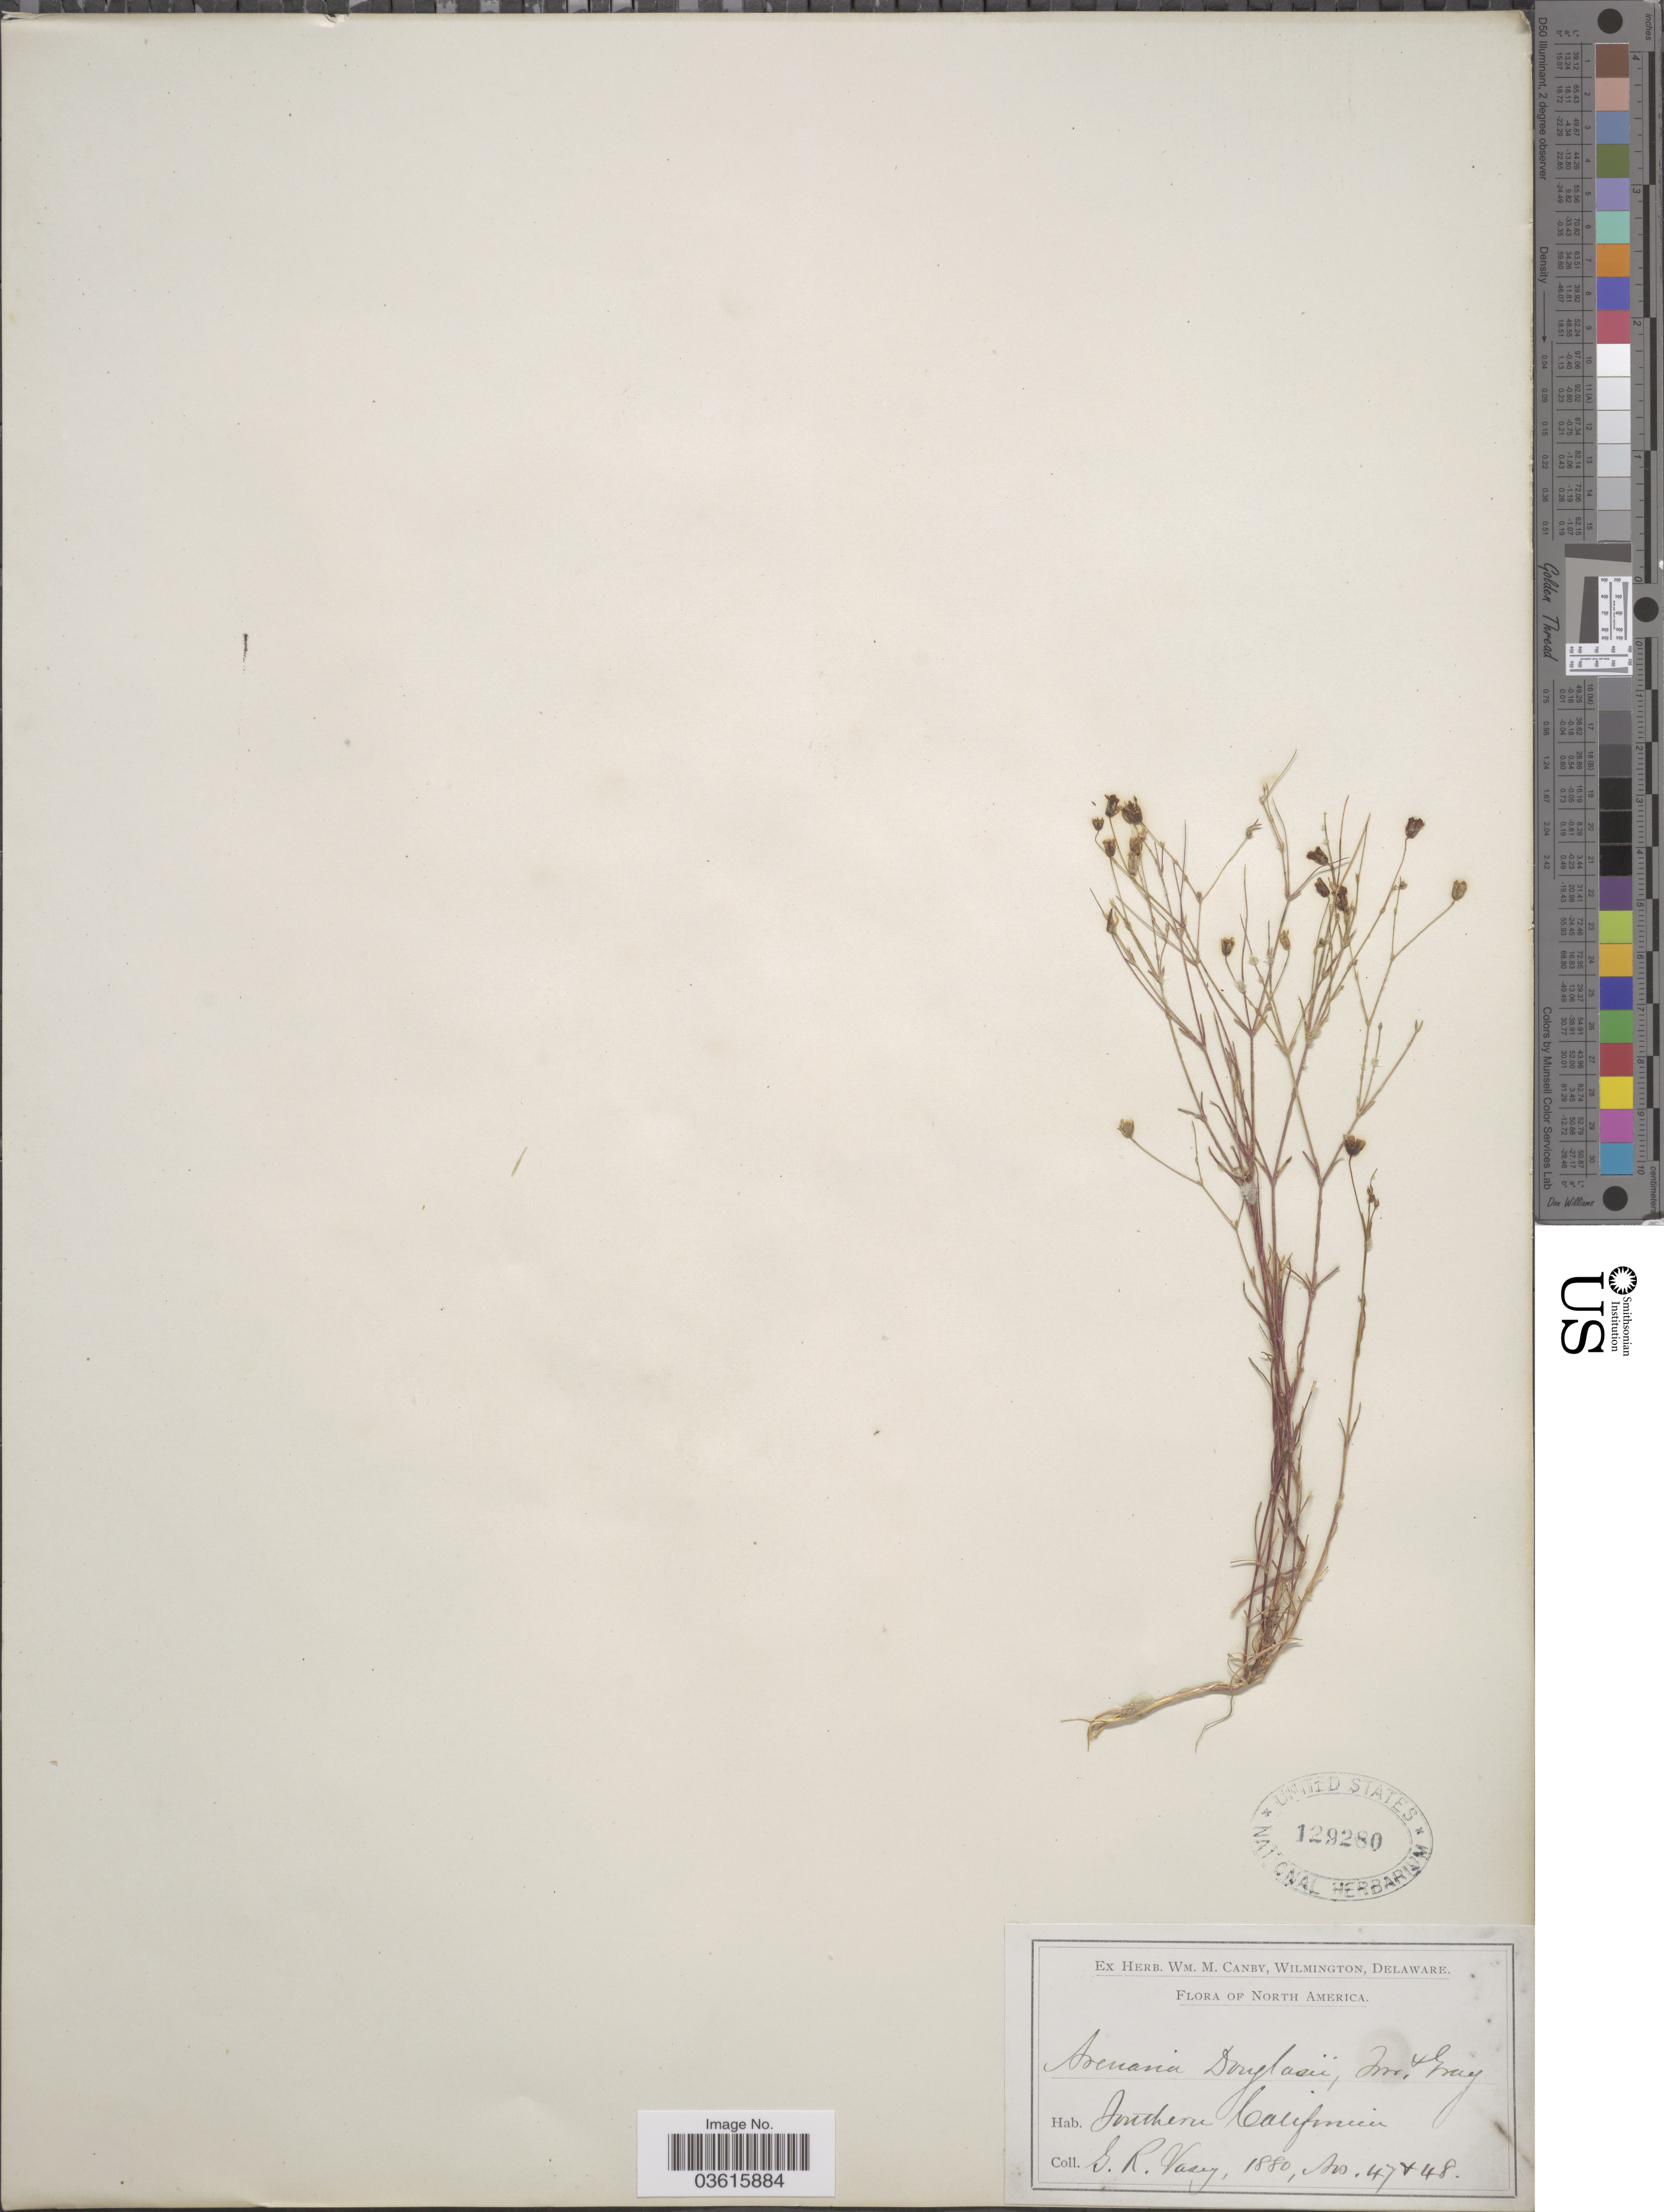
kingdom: Plantae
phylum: Tracheophyta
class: Magnoliopsida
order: Caryophyllales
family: Caryophyllaceae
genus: Minuartia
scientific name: Minuartia douglasii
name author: Mattf.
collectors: G. R. Vasey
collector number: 47/48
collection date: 1880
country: United States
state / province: California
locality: Southern California.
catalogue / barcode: US 129280